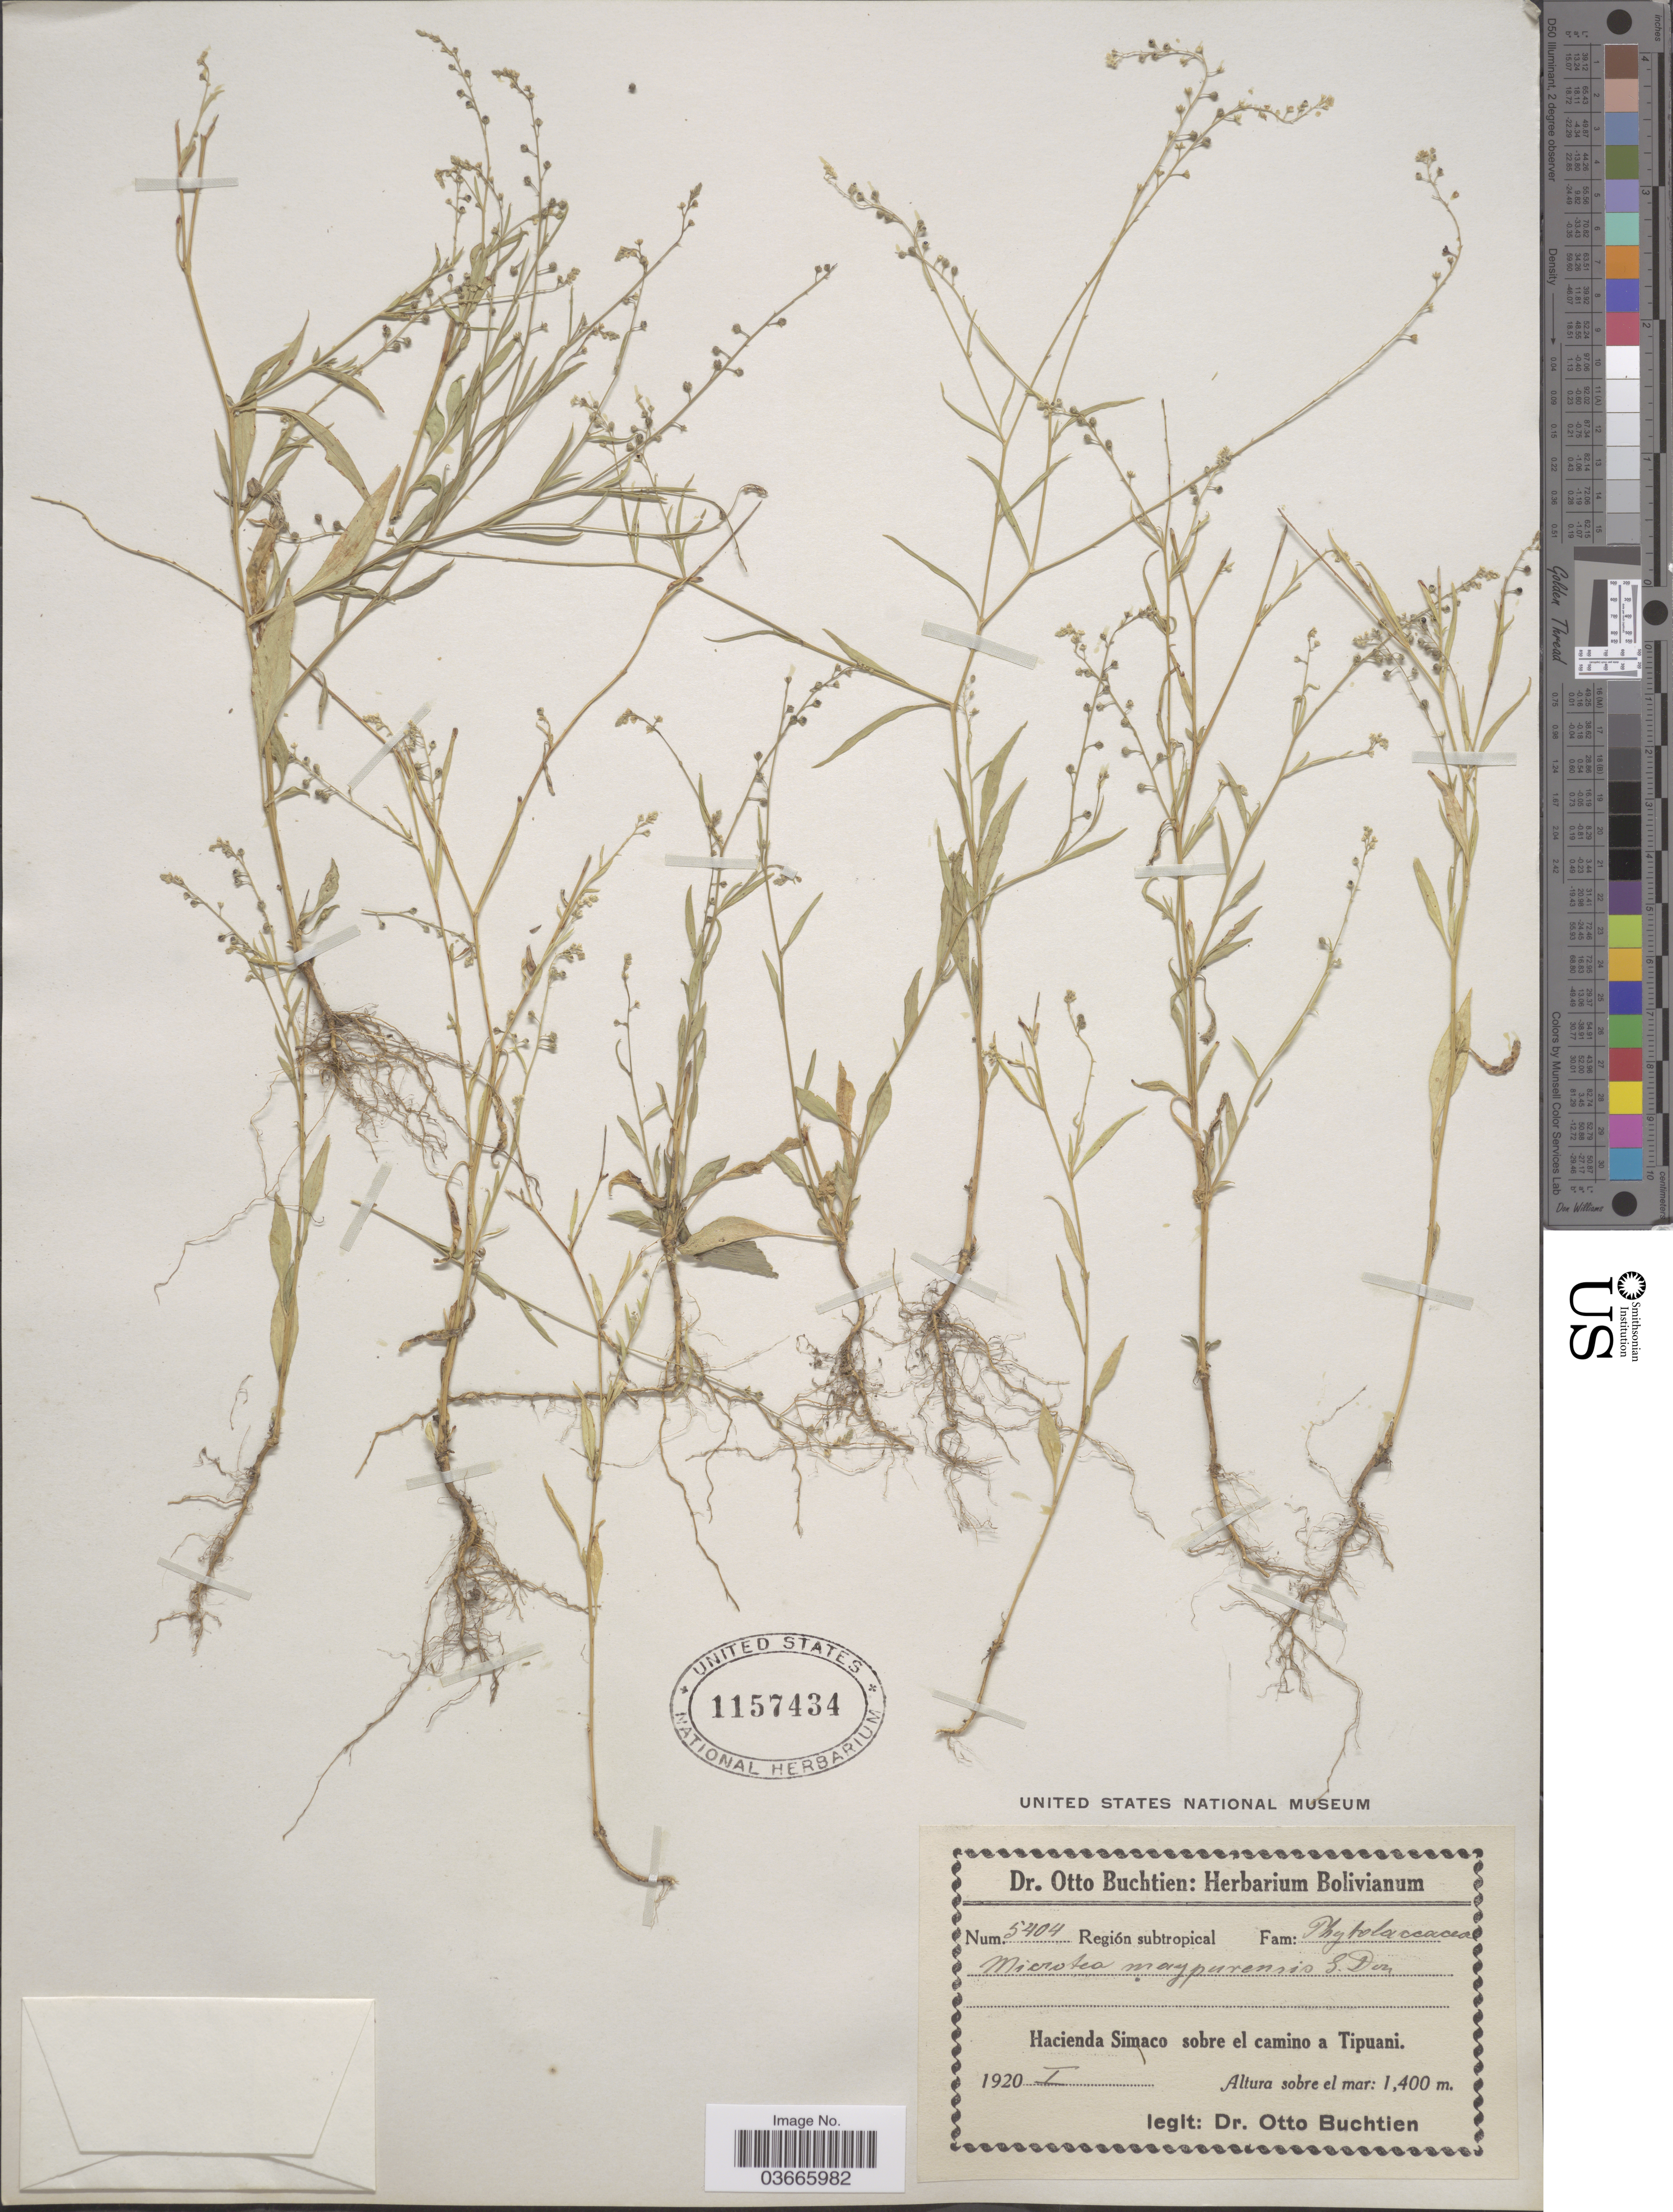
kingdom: Plantae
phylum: Tracheophyta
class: Magnoliopsida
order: Caryophyllales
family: Microteaceae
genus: Microtea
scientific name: Microtea maypurensis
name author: (Kunth) G. Don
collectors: O. Buchtien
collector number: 5404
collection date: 1920-01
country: Bolivia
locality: Región subtropical. Hacienda Simaco sobre el camino a Tipuani.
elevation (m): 1400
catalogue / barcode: US 1157434